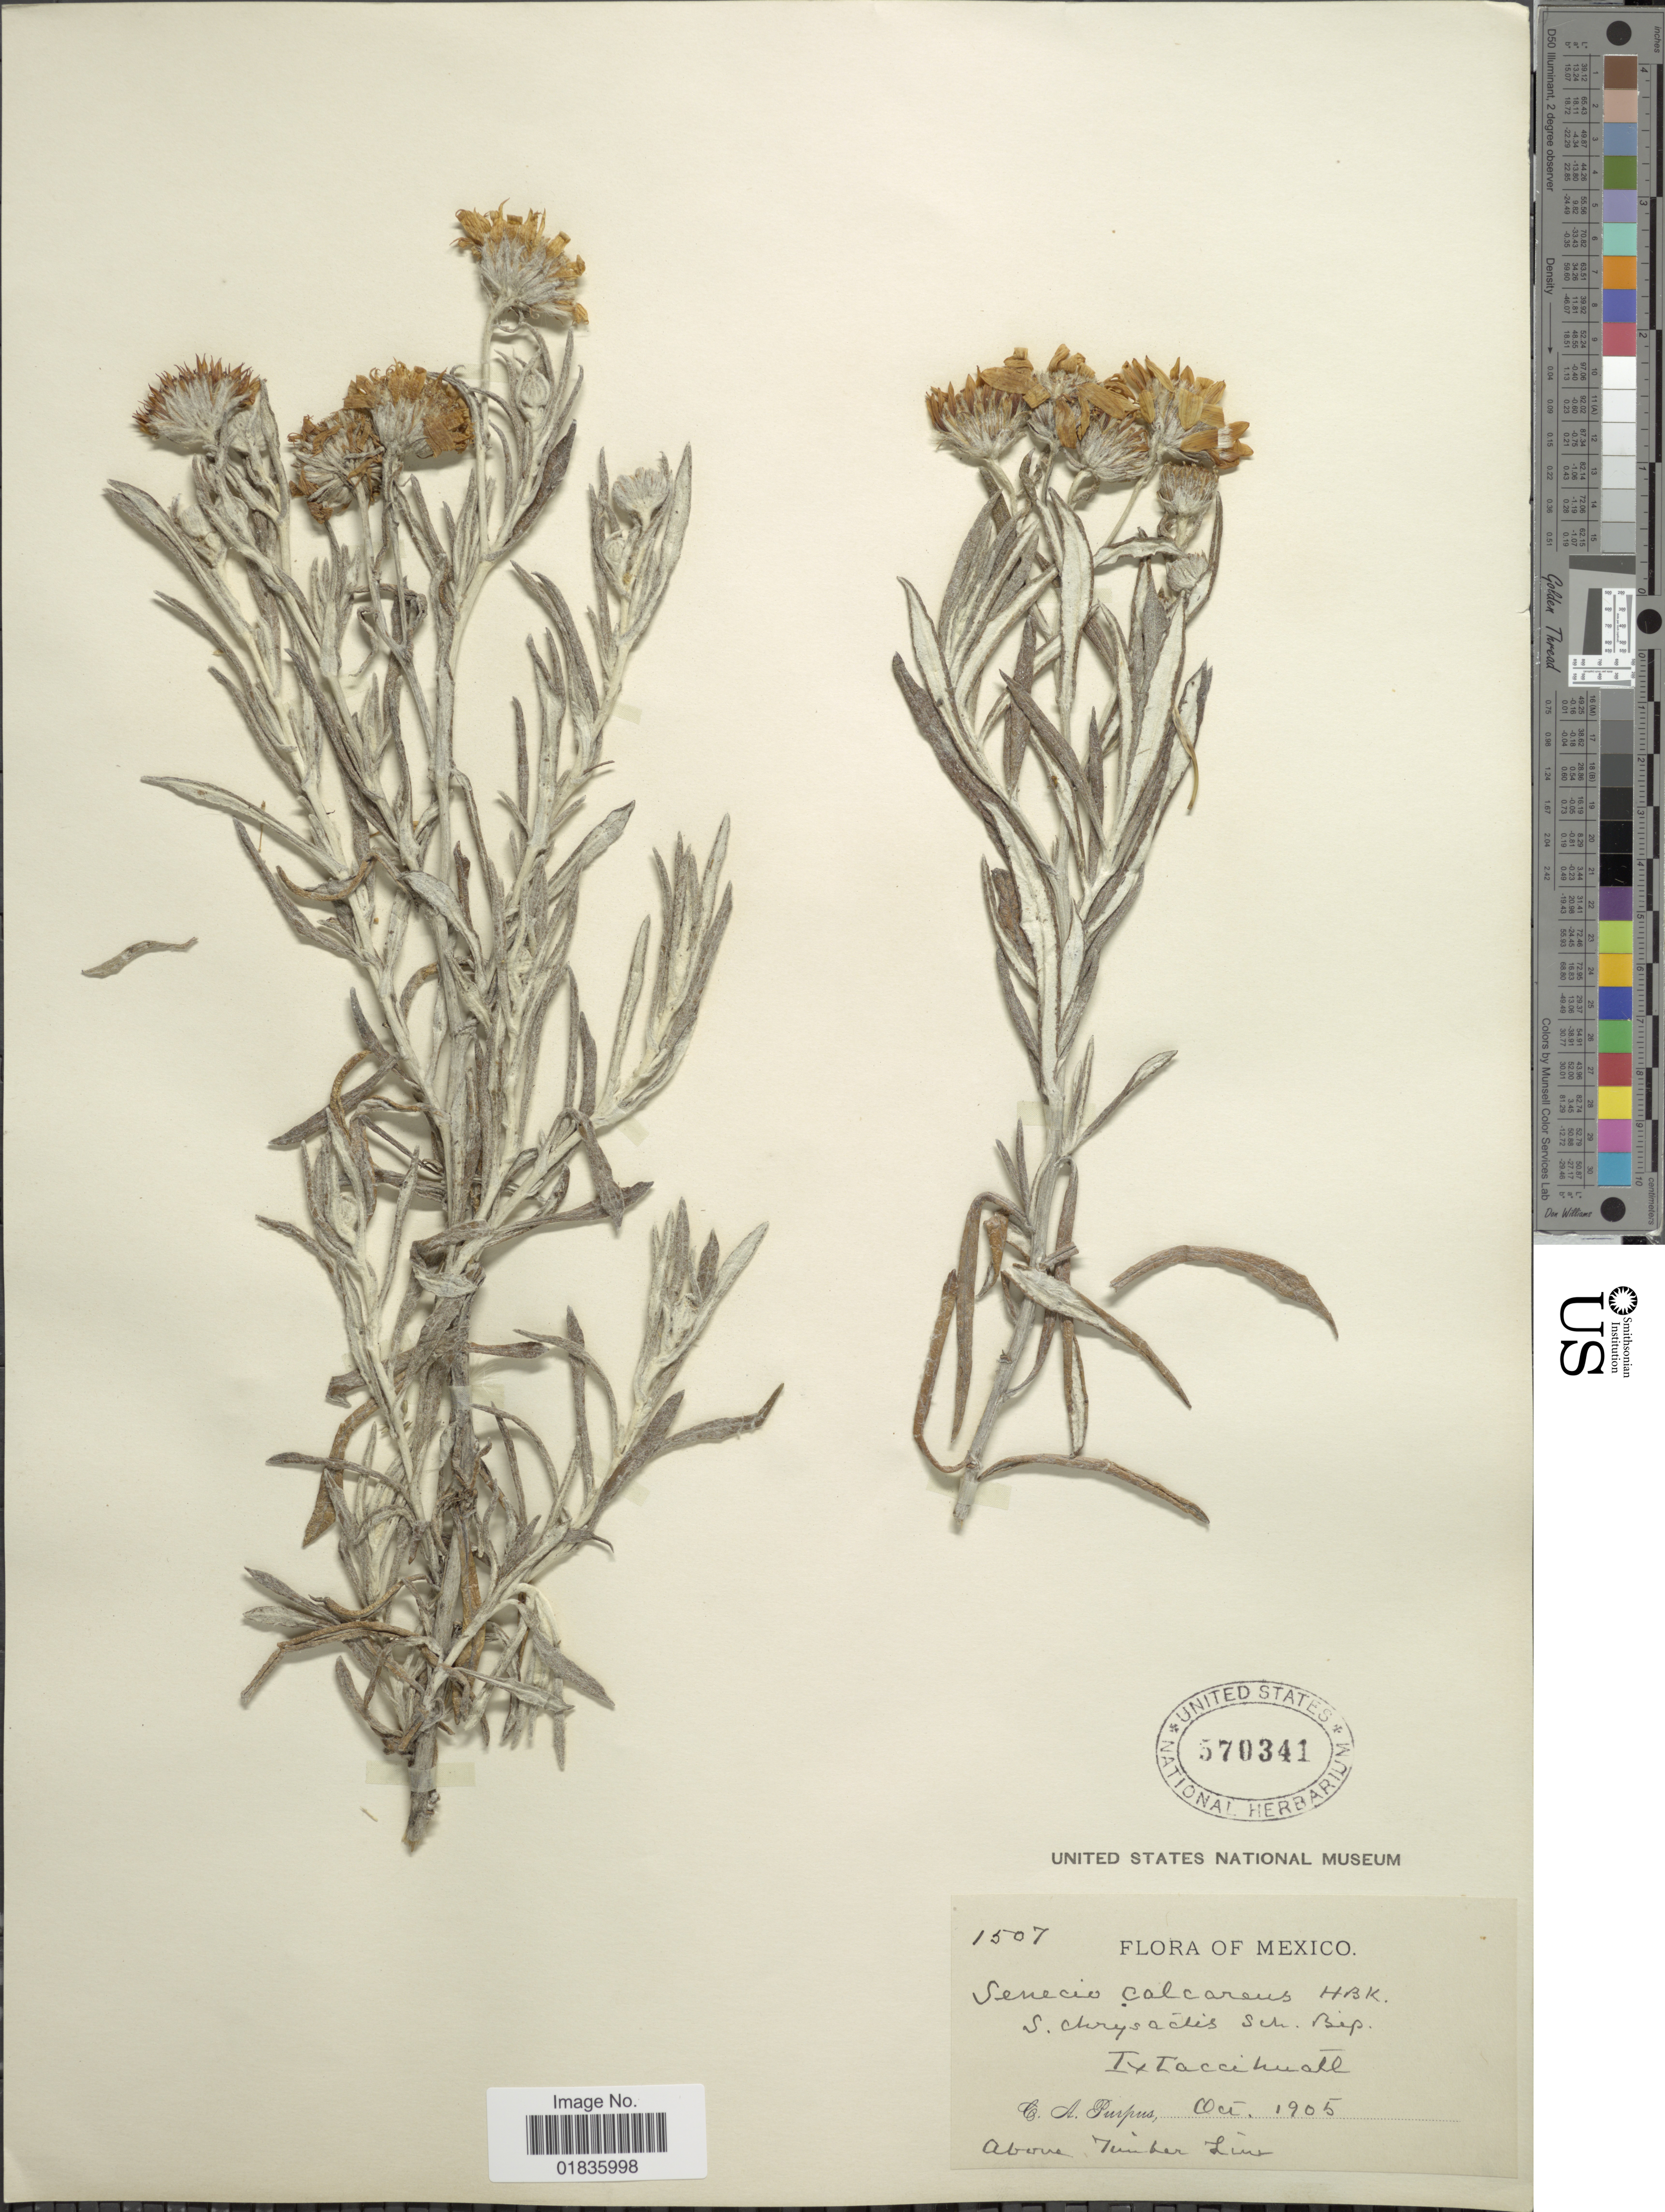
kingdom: Plantae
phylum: Tracheophyta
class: Magnoliopsida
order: Asterales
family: Asteraceae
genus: Senecio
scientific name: Senecio mairetianus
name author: DC.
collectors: C. A. Purpus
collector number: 1507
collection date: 1905-10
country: Mexico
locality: Ixtaccihuatl, above Timber Line.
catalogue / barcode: US 570341